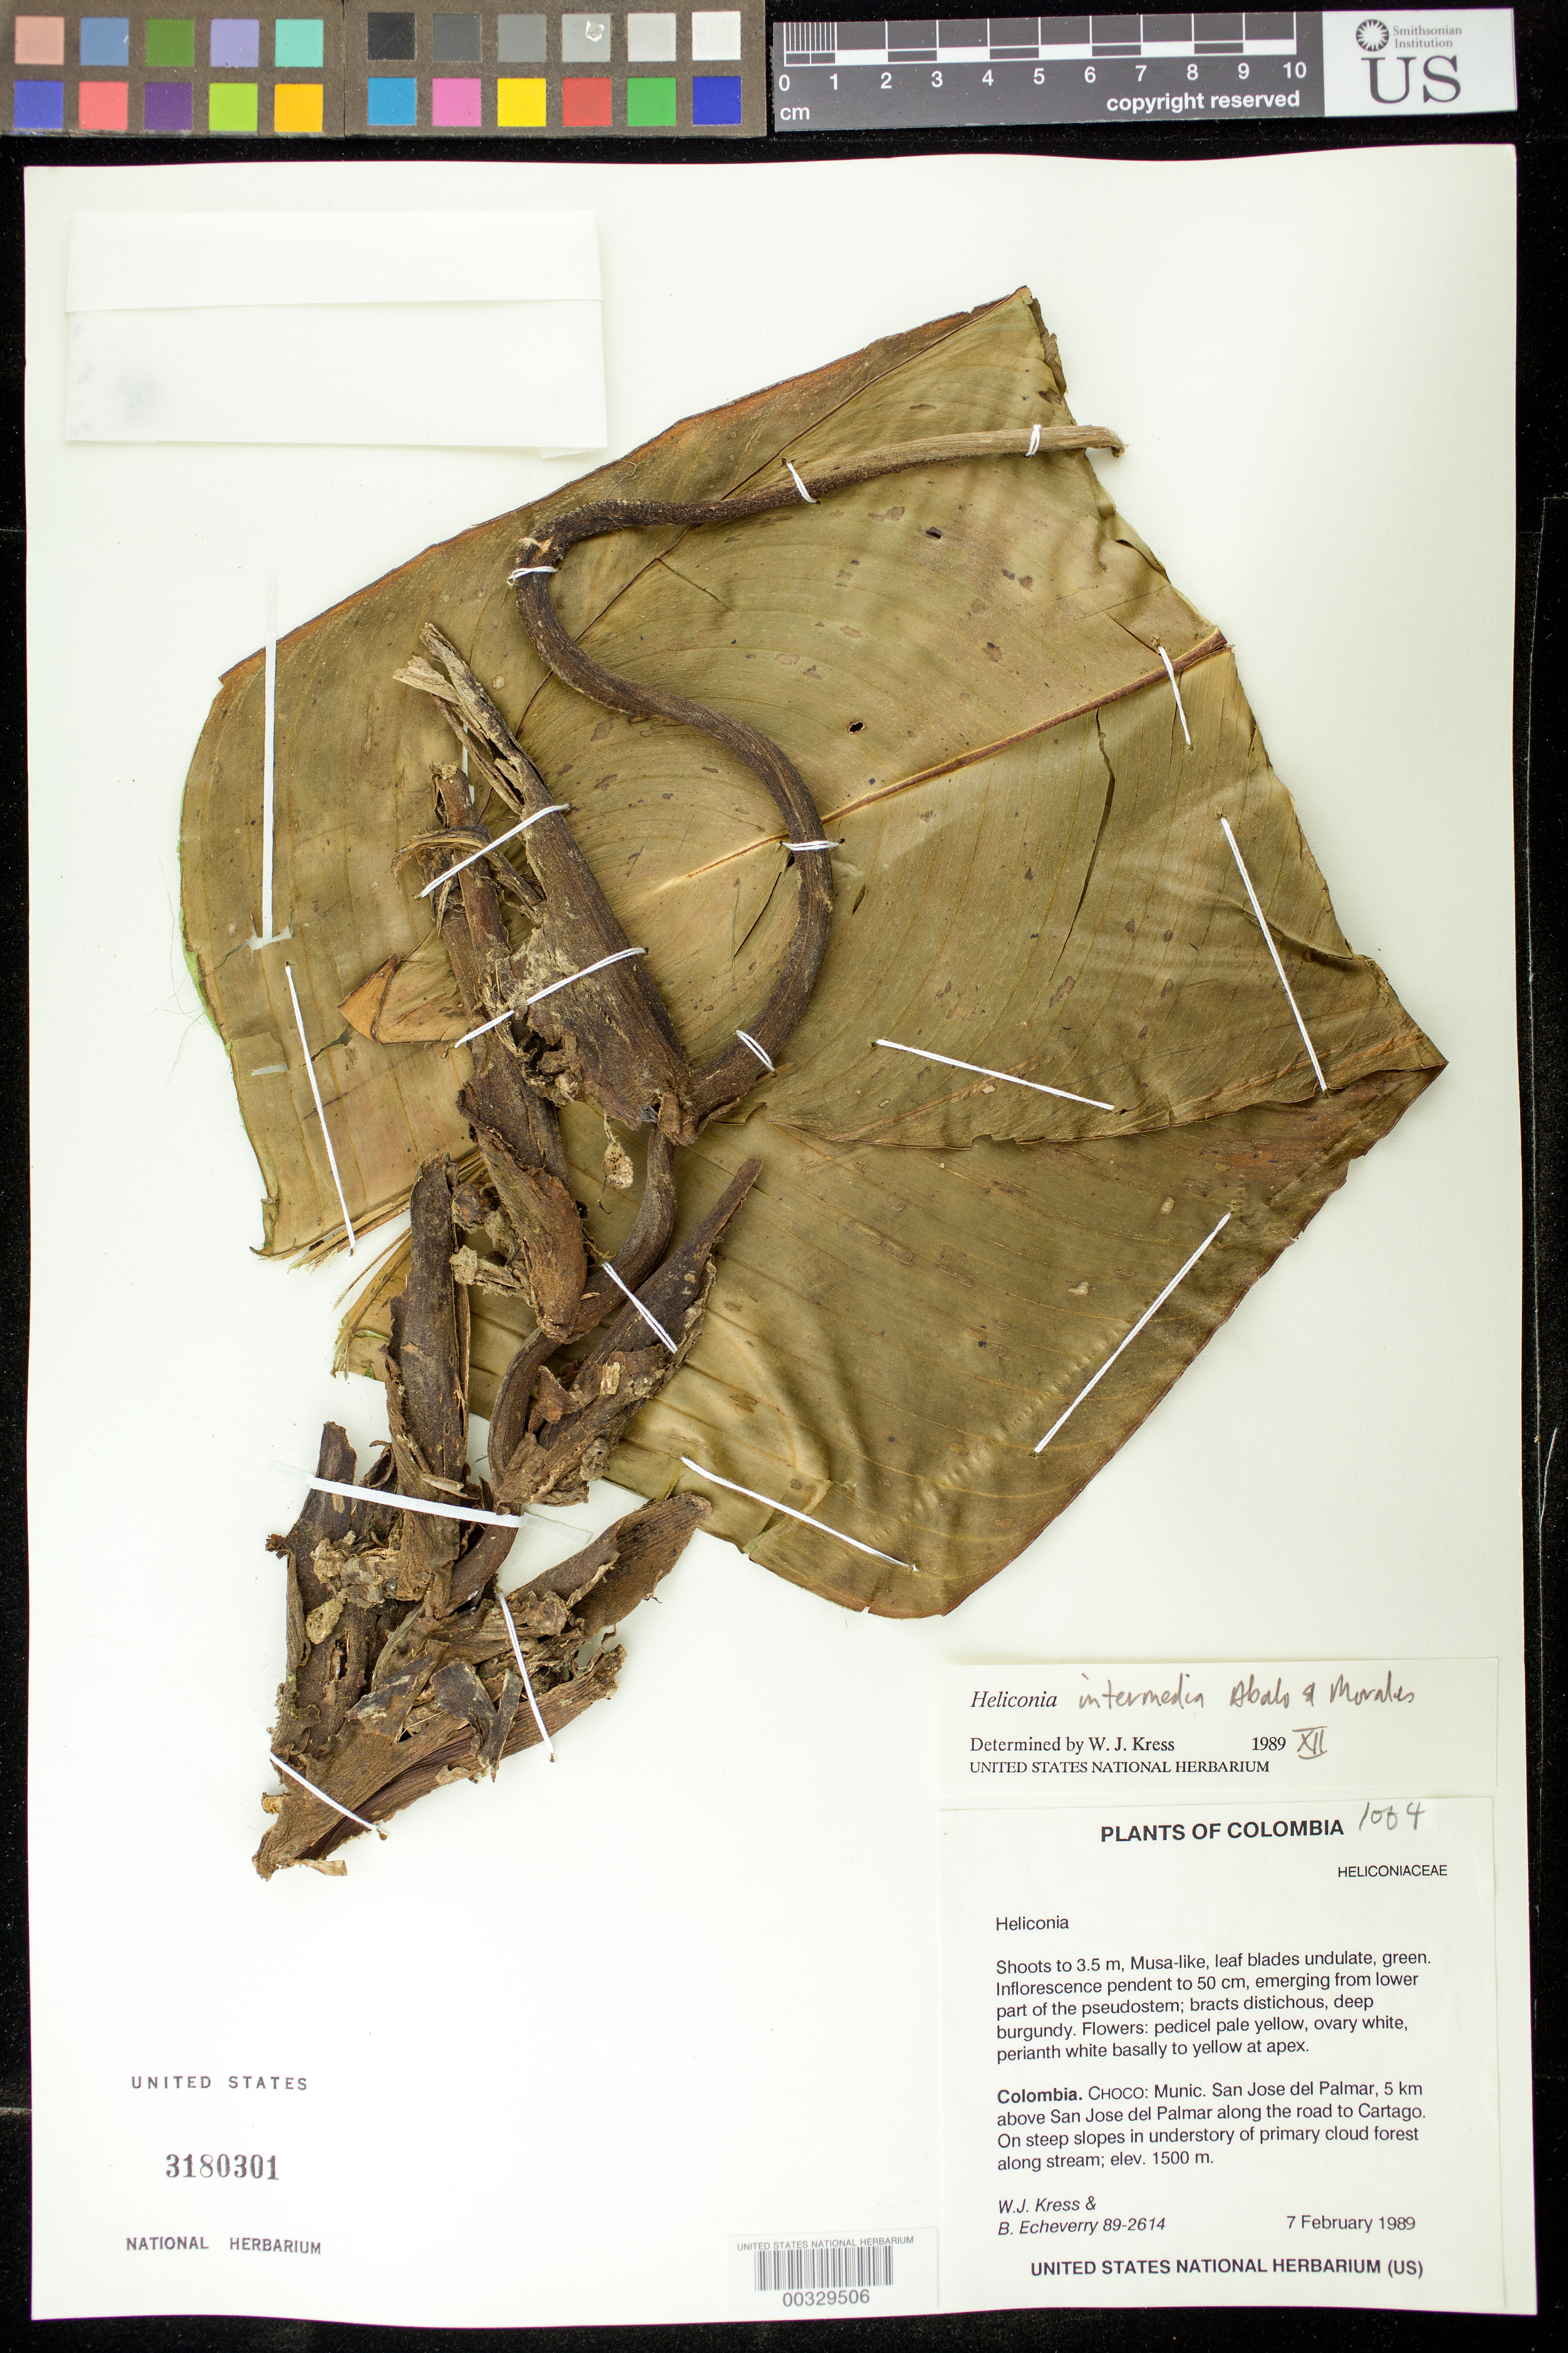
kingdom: Plantae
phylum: Tracheophyta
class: Liliopsida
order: Zingiberales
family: Heliconiaceae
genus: Heliconia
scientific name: Heliconia intermedia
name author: Abalo & G. Morales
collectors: W. J. Kress & B. Echeverry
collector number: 89-2614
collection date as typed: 07 Feb 1989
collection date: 1989-02-07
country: Colombia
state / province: Chocó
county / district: San José Del Palmar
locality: Mun of San Jose del Palmar, 5 km above San Jose del Palmar along road to Cartago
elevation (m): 1500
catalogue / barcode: US 3180301